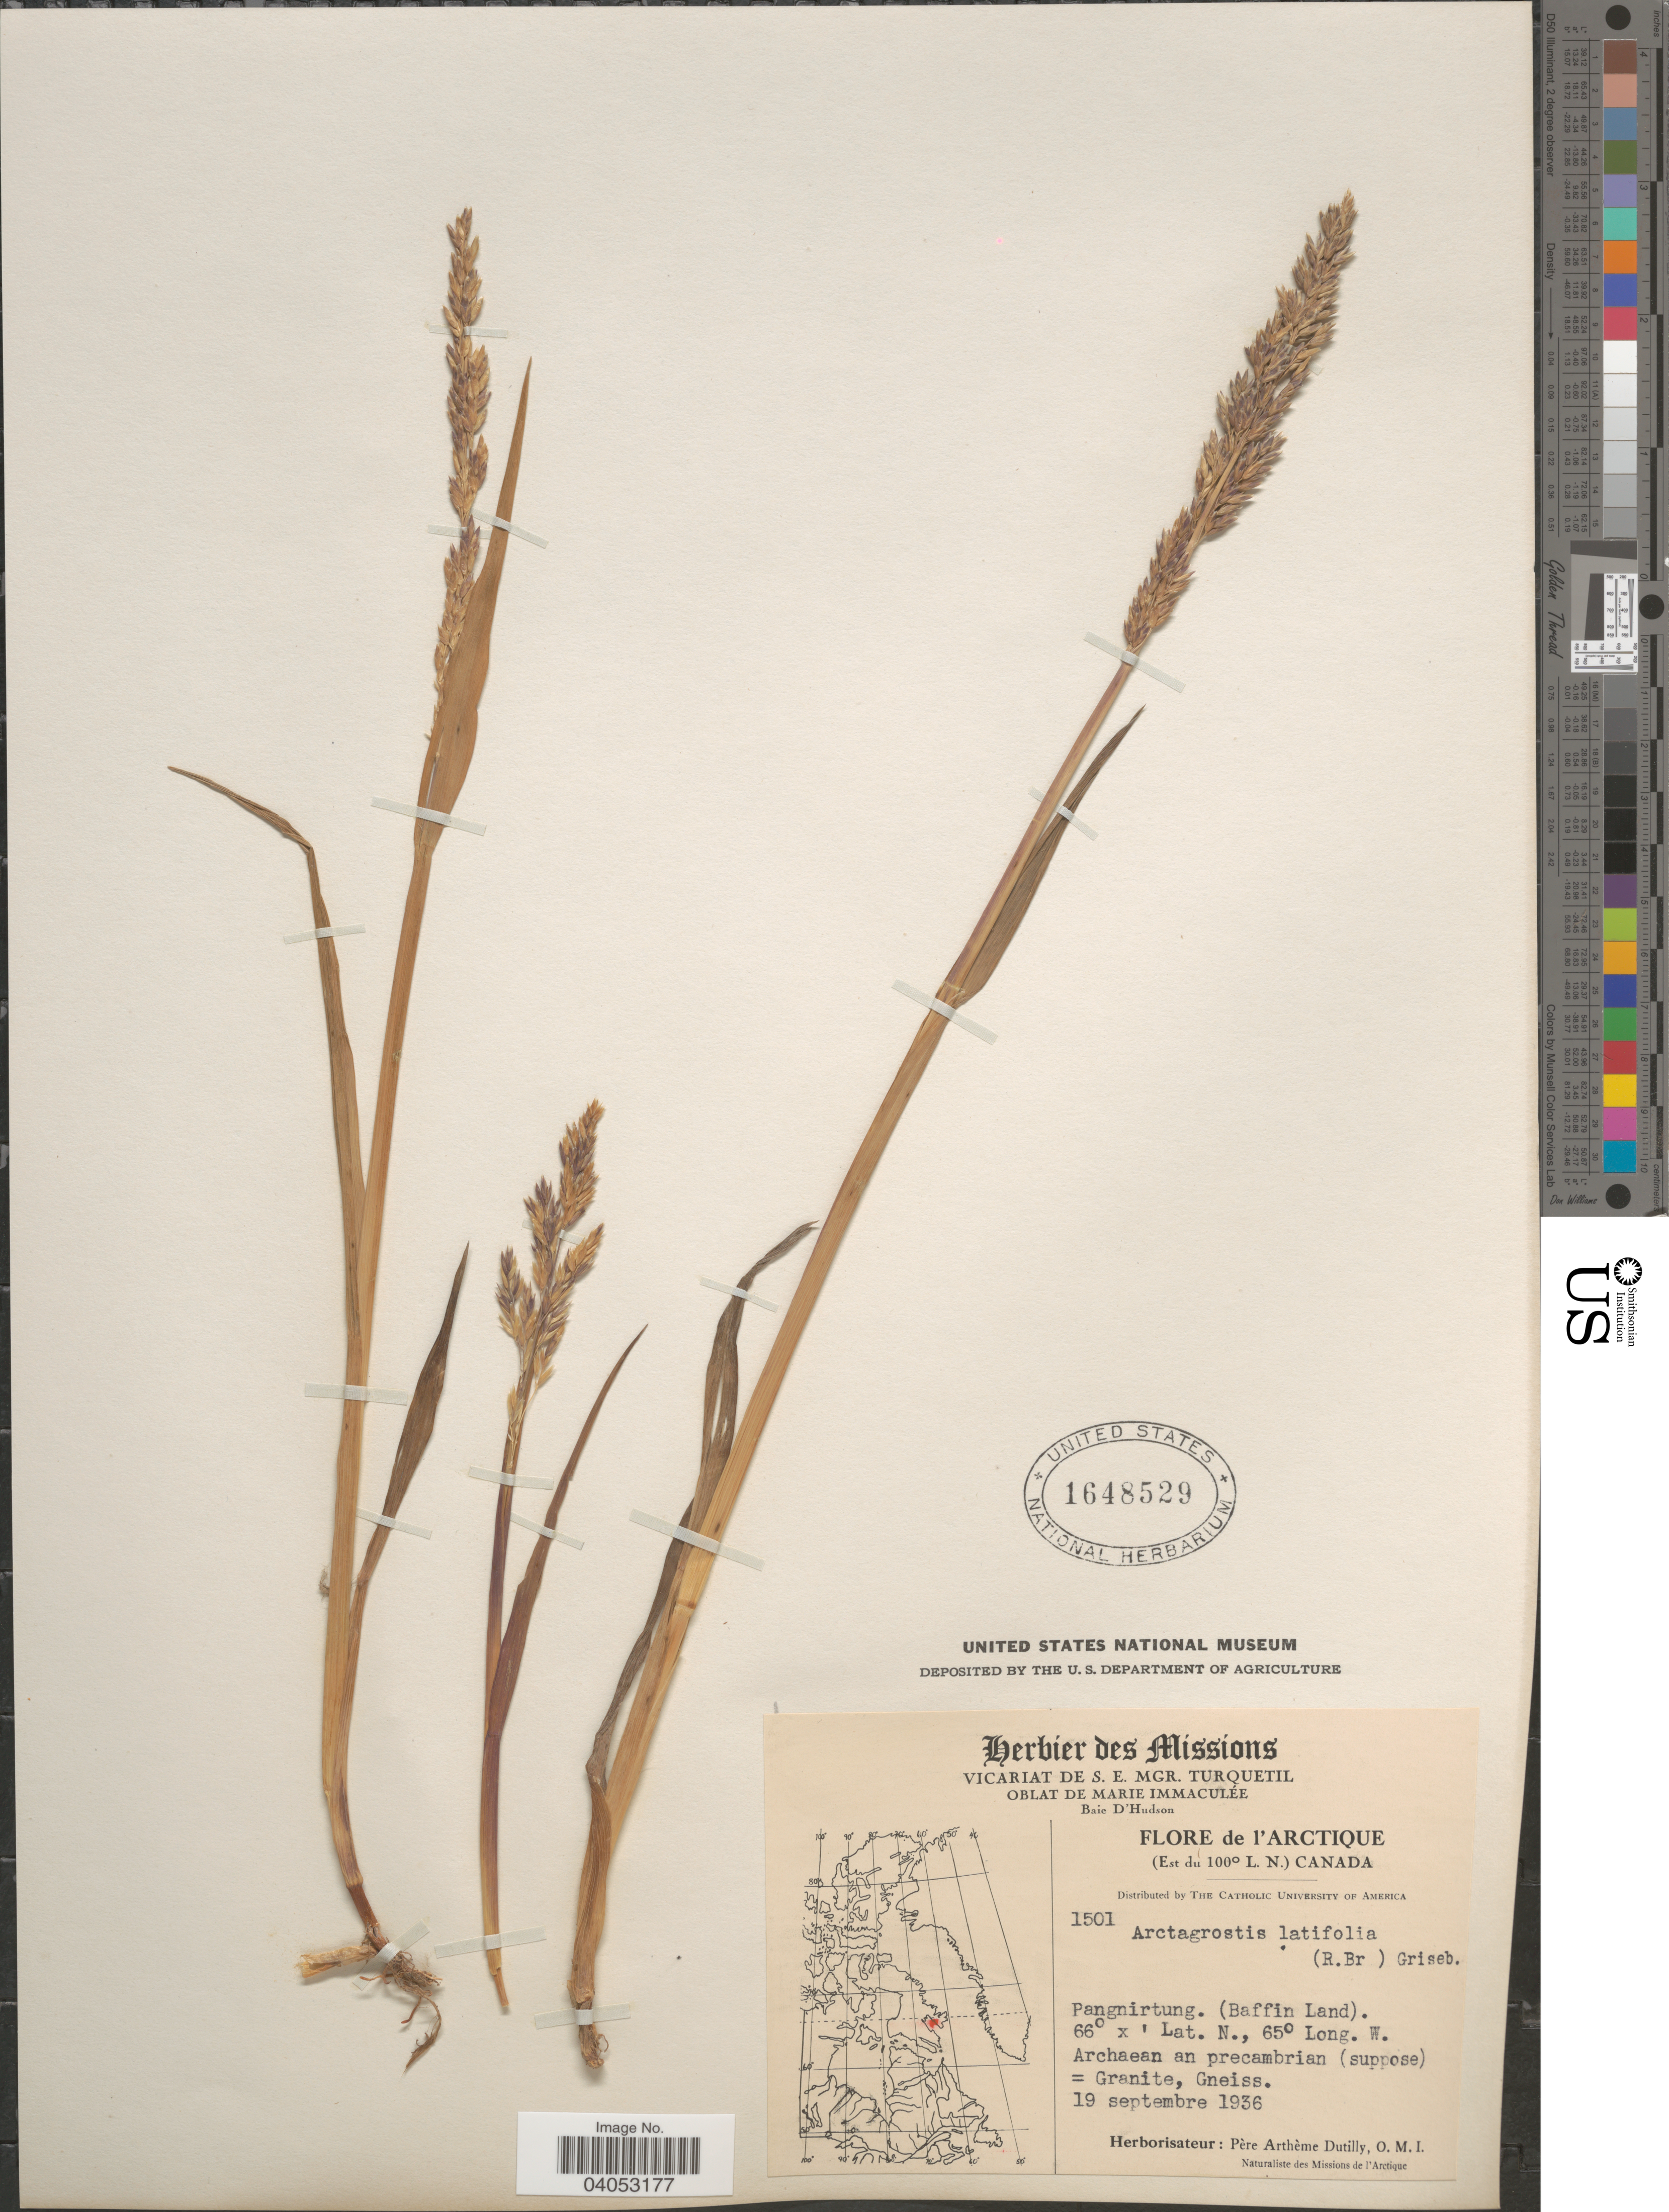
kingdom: Plantae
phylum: Tracheophyta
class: Liliopsida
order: Poales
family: Poaceae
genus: Arctagrostis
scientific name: Arctagrostis latifolia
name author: (R. Br.) Griseb.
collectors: P. Dutilly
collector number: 1501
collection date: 1936-09-19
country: Canada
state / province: Nunavut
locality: L'Arctique. (Est du 100º L. N.). Pangnirtung. (Baffin Land).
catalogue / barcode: US 1648529